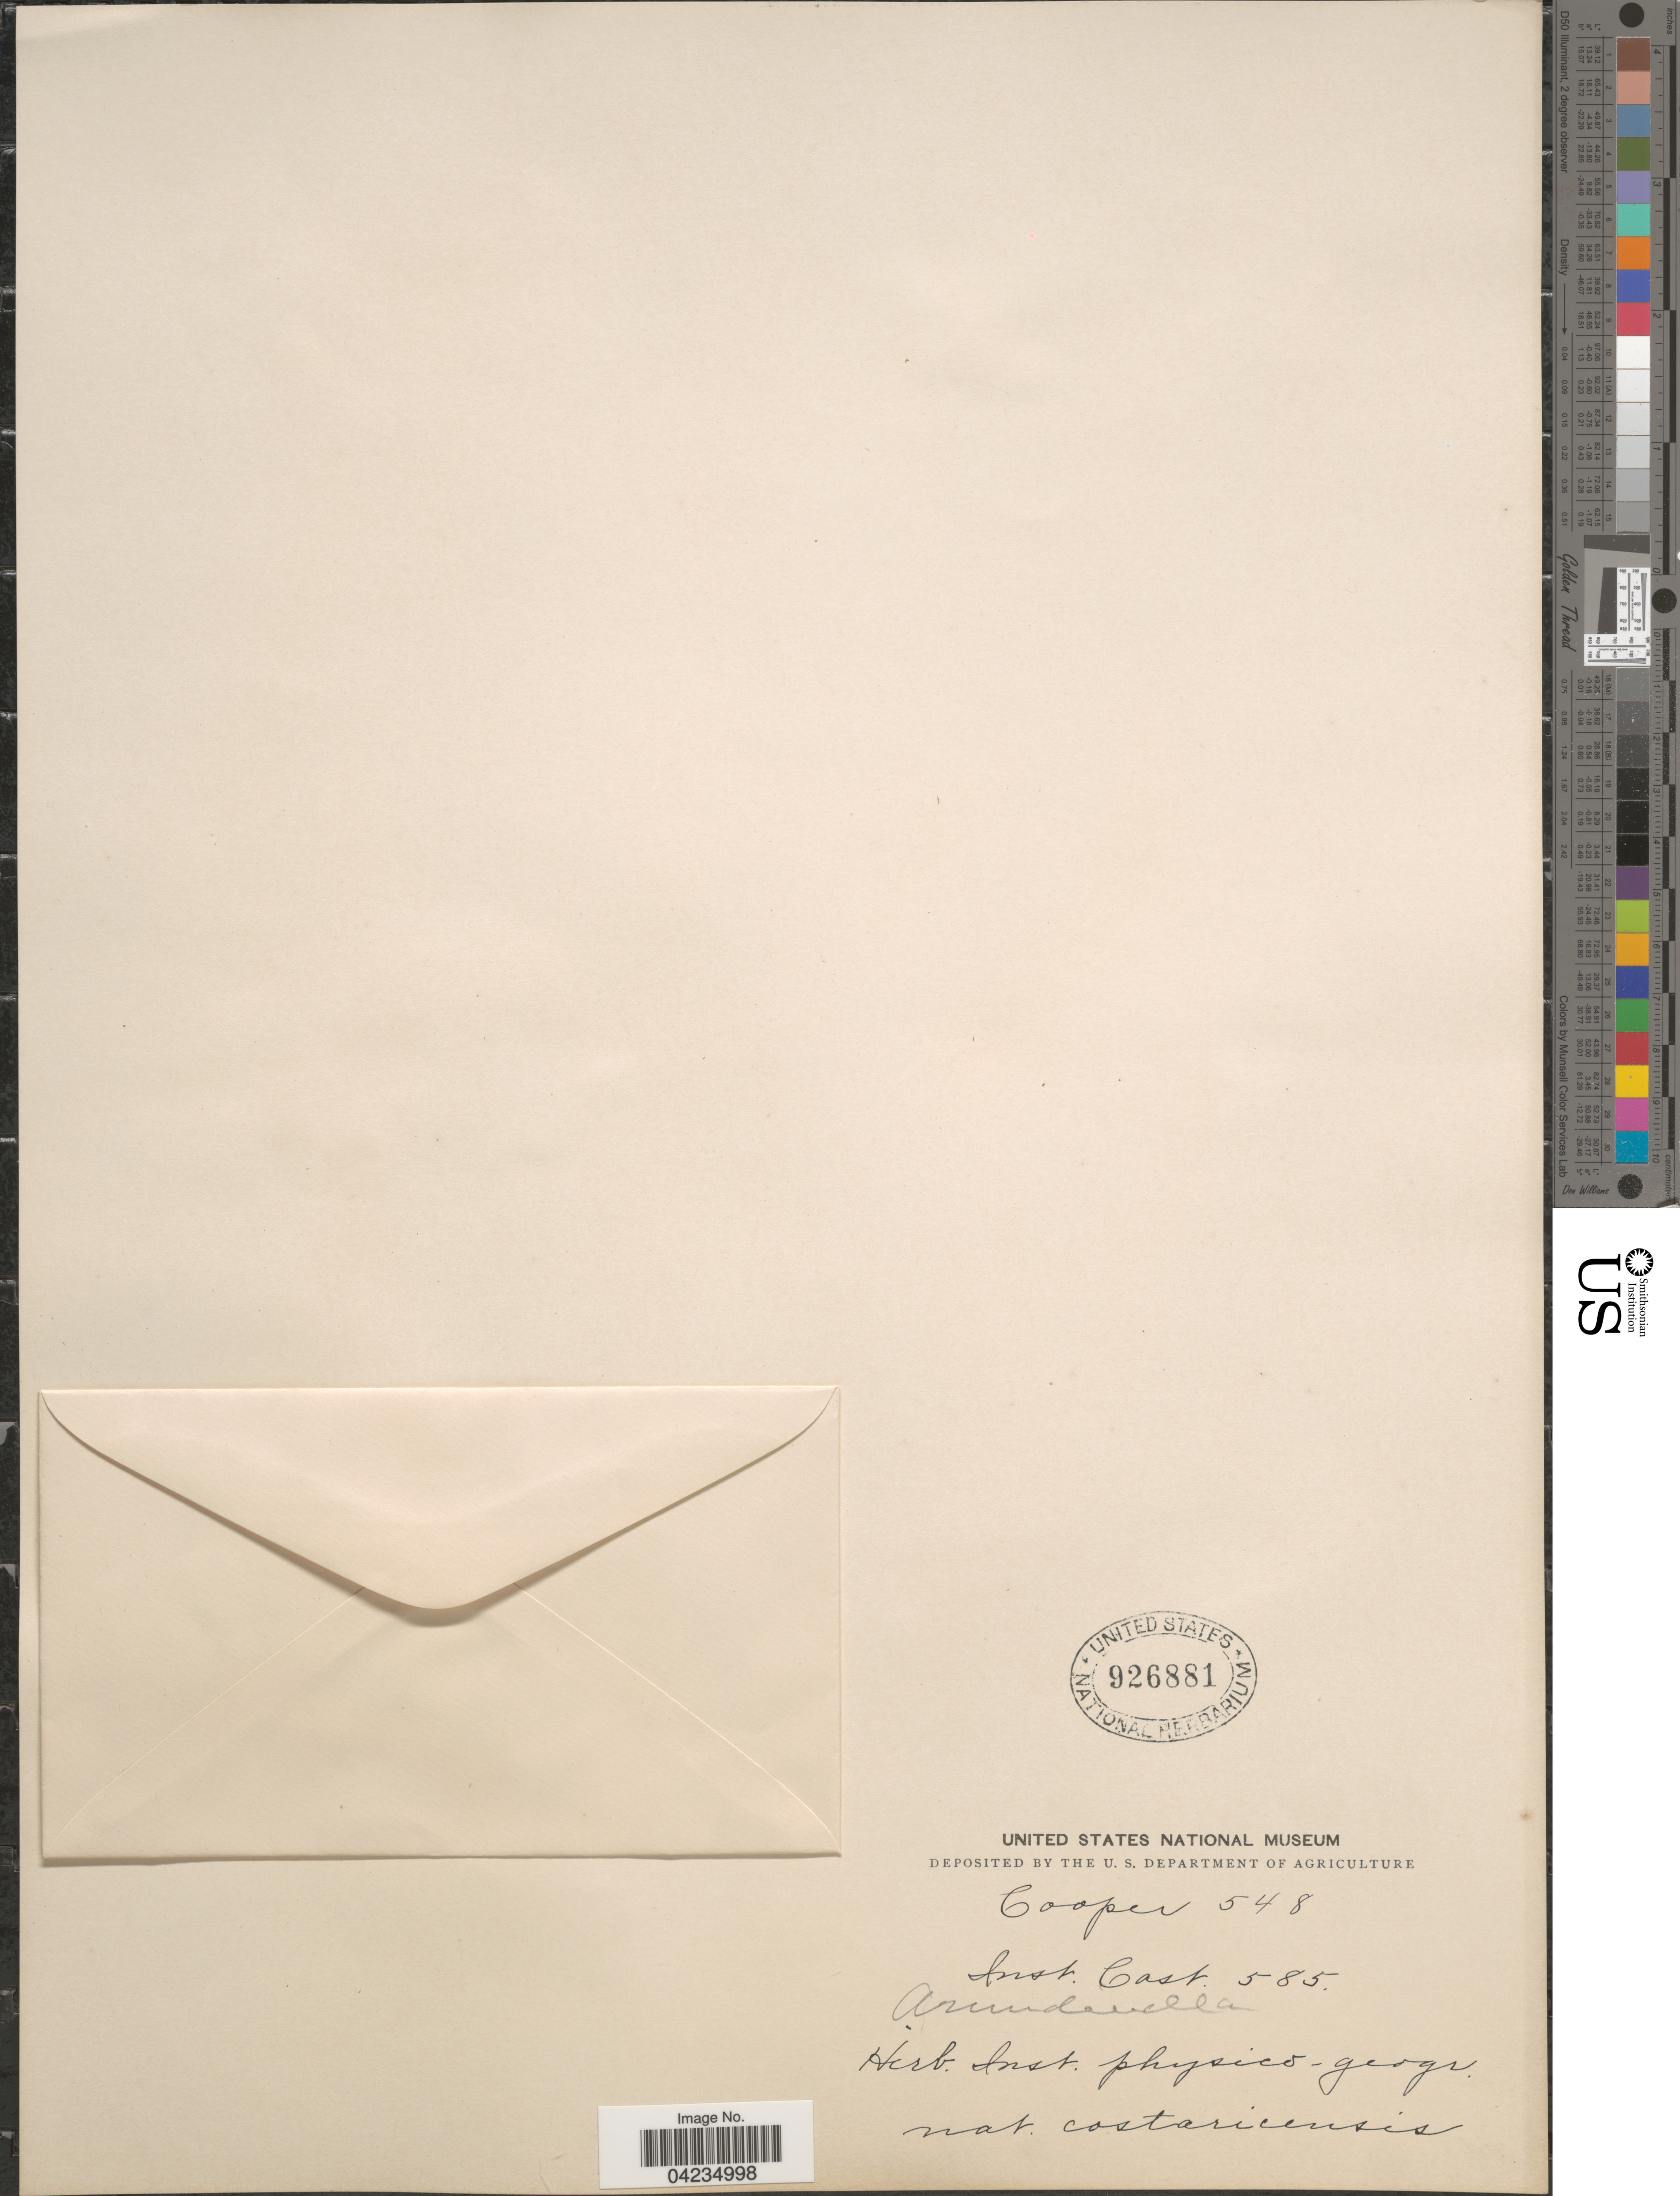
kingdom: Plantae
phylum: Tracheophyta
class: Liliopsida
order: Poales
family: Poaceae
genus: Arundinella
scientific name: Arundinella berteroniana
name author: (Schult.) Hitchc. & Chase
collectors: -- Cooper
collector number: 548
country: Costa Rica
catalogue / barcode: US 926881